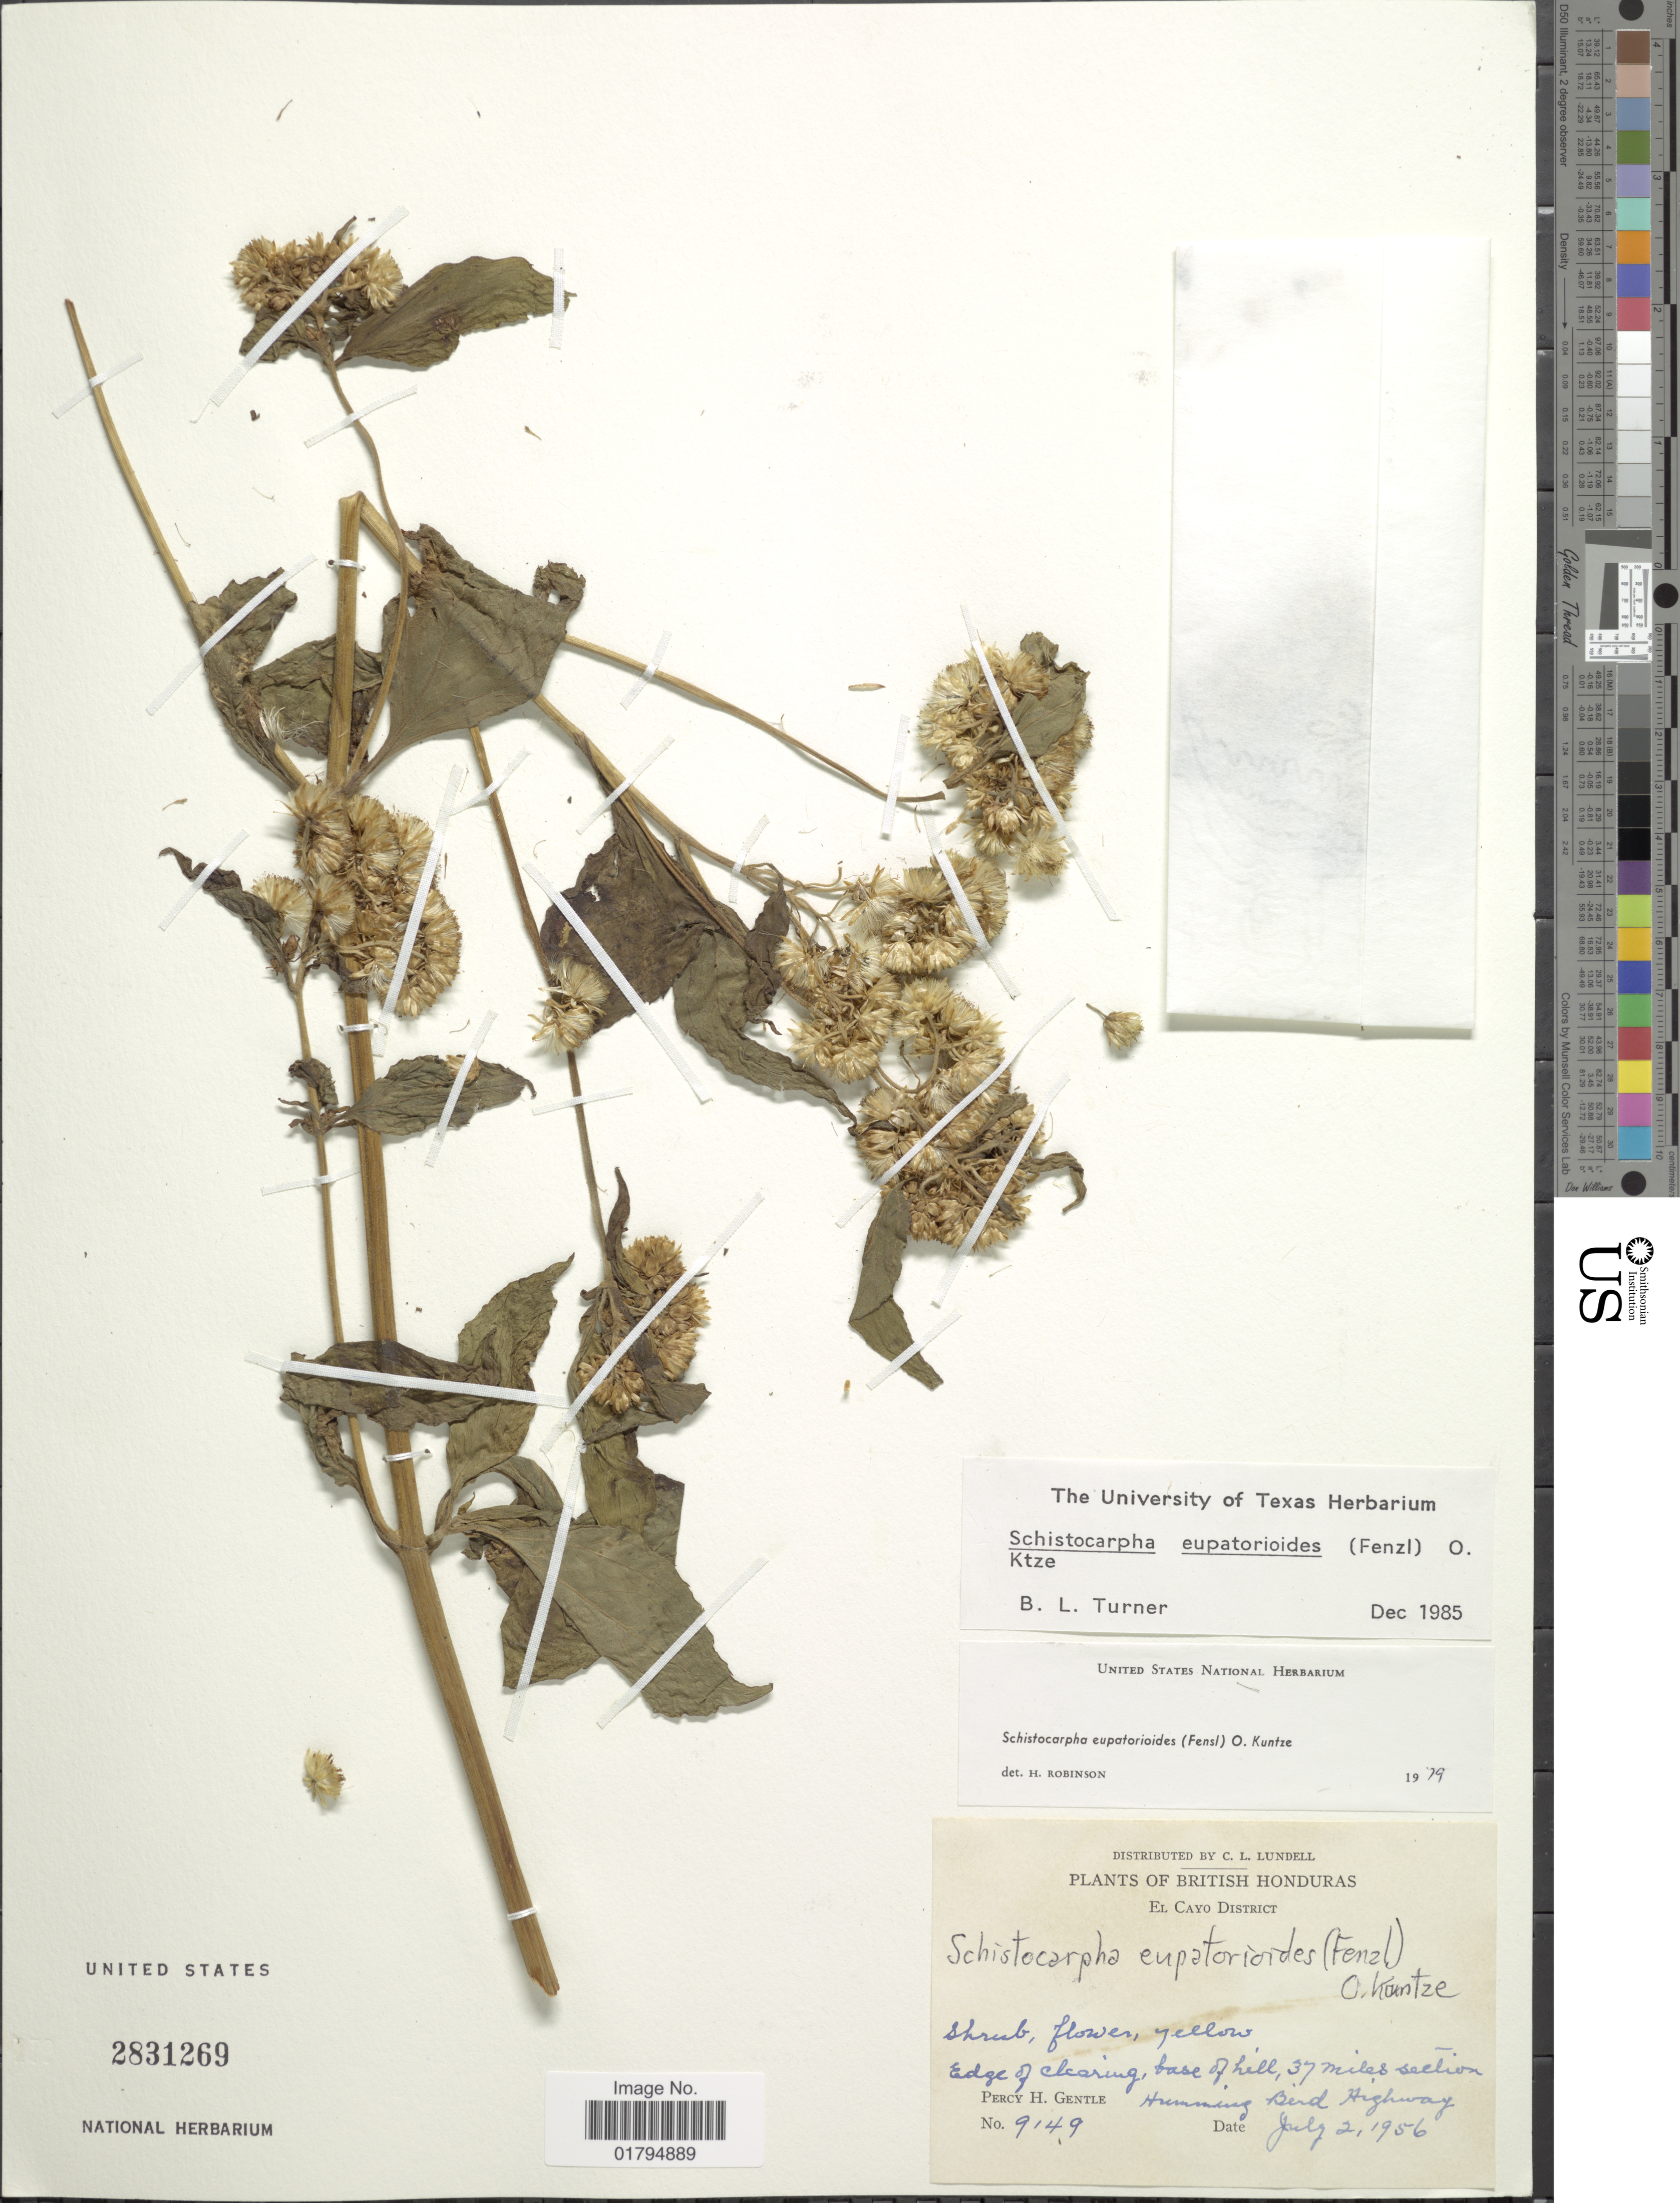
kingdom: Plantae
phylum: Tracheophyta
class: Magnoliopsida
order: Asterales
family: Asteraceae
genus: Schistocarpha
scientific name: Schistocarpha eupatorioides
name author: (Fenzl) Kuntze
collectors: P. H. Gentle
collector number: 9149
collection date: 1956-07-02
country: Belize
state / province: Cayo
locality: Edge of clearing base of hill, 37 miles section Humming Bird Highway . British Honduras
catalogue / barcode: US 2831269